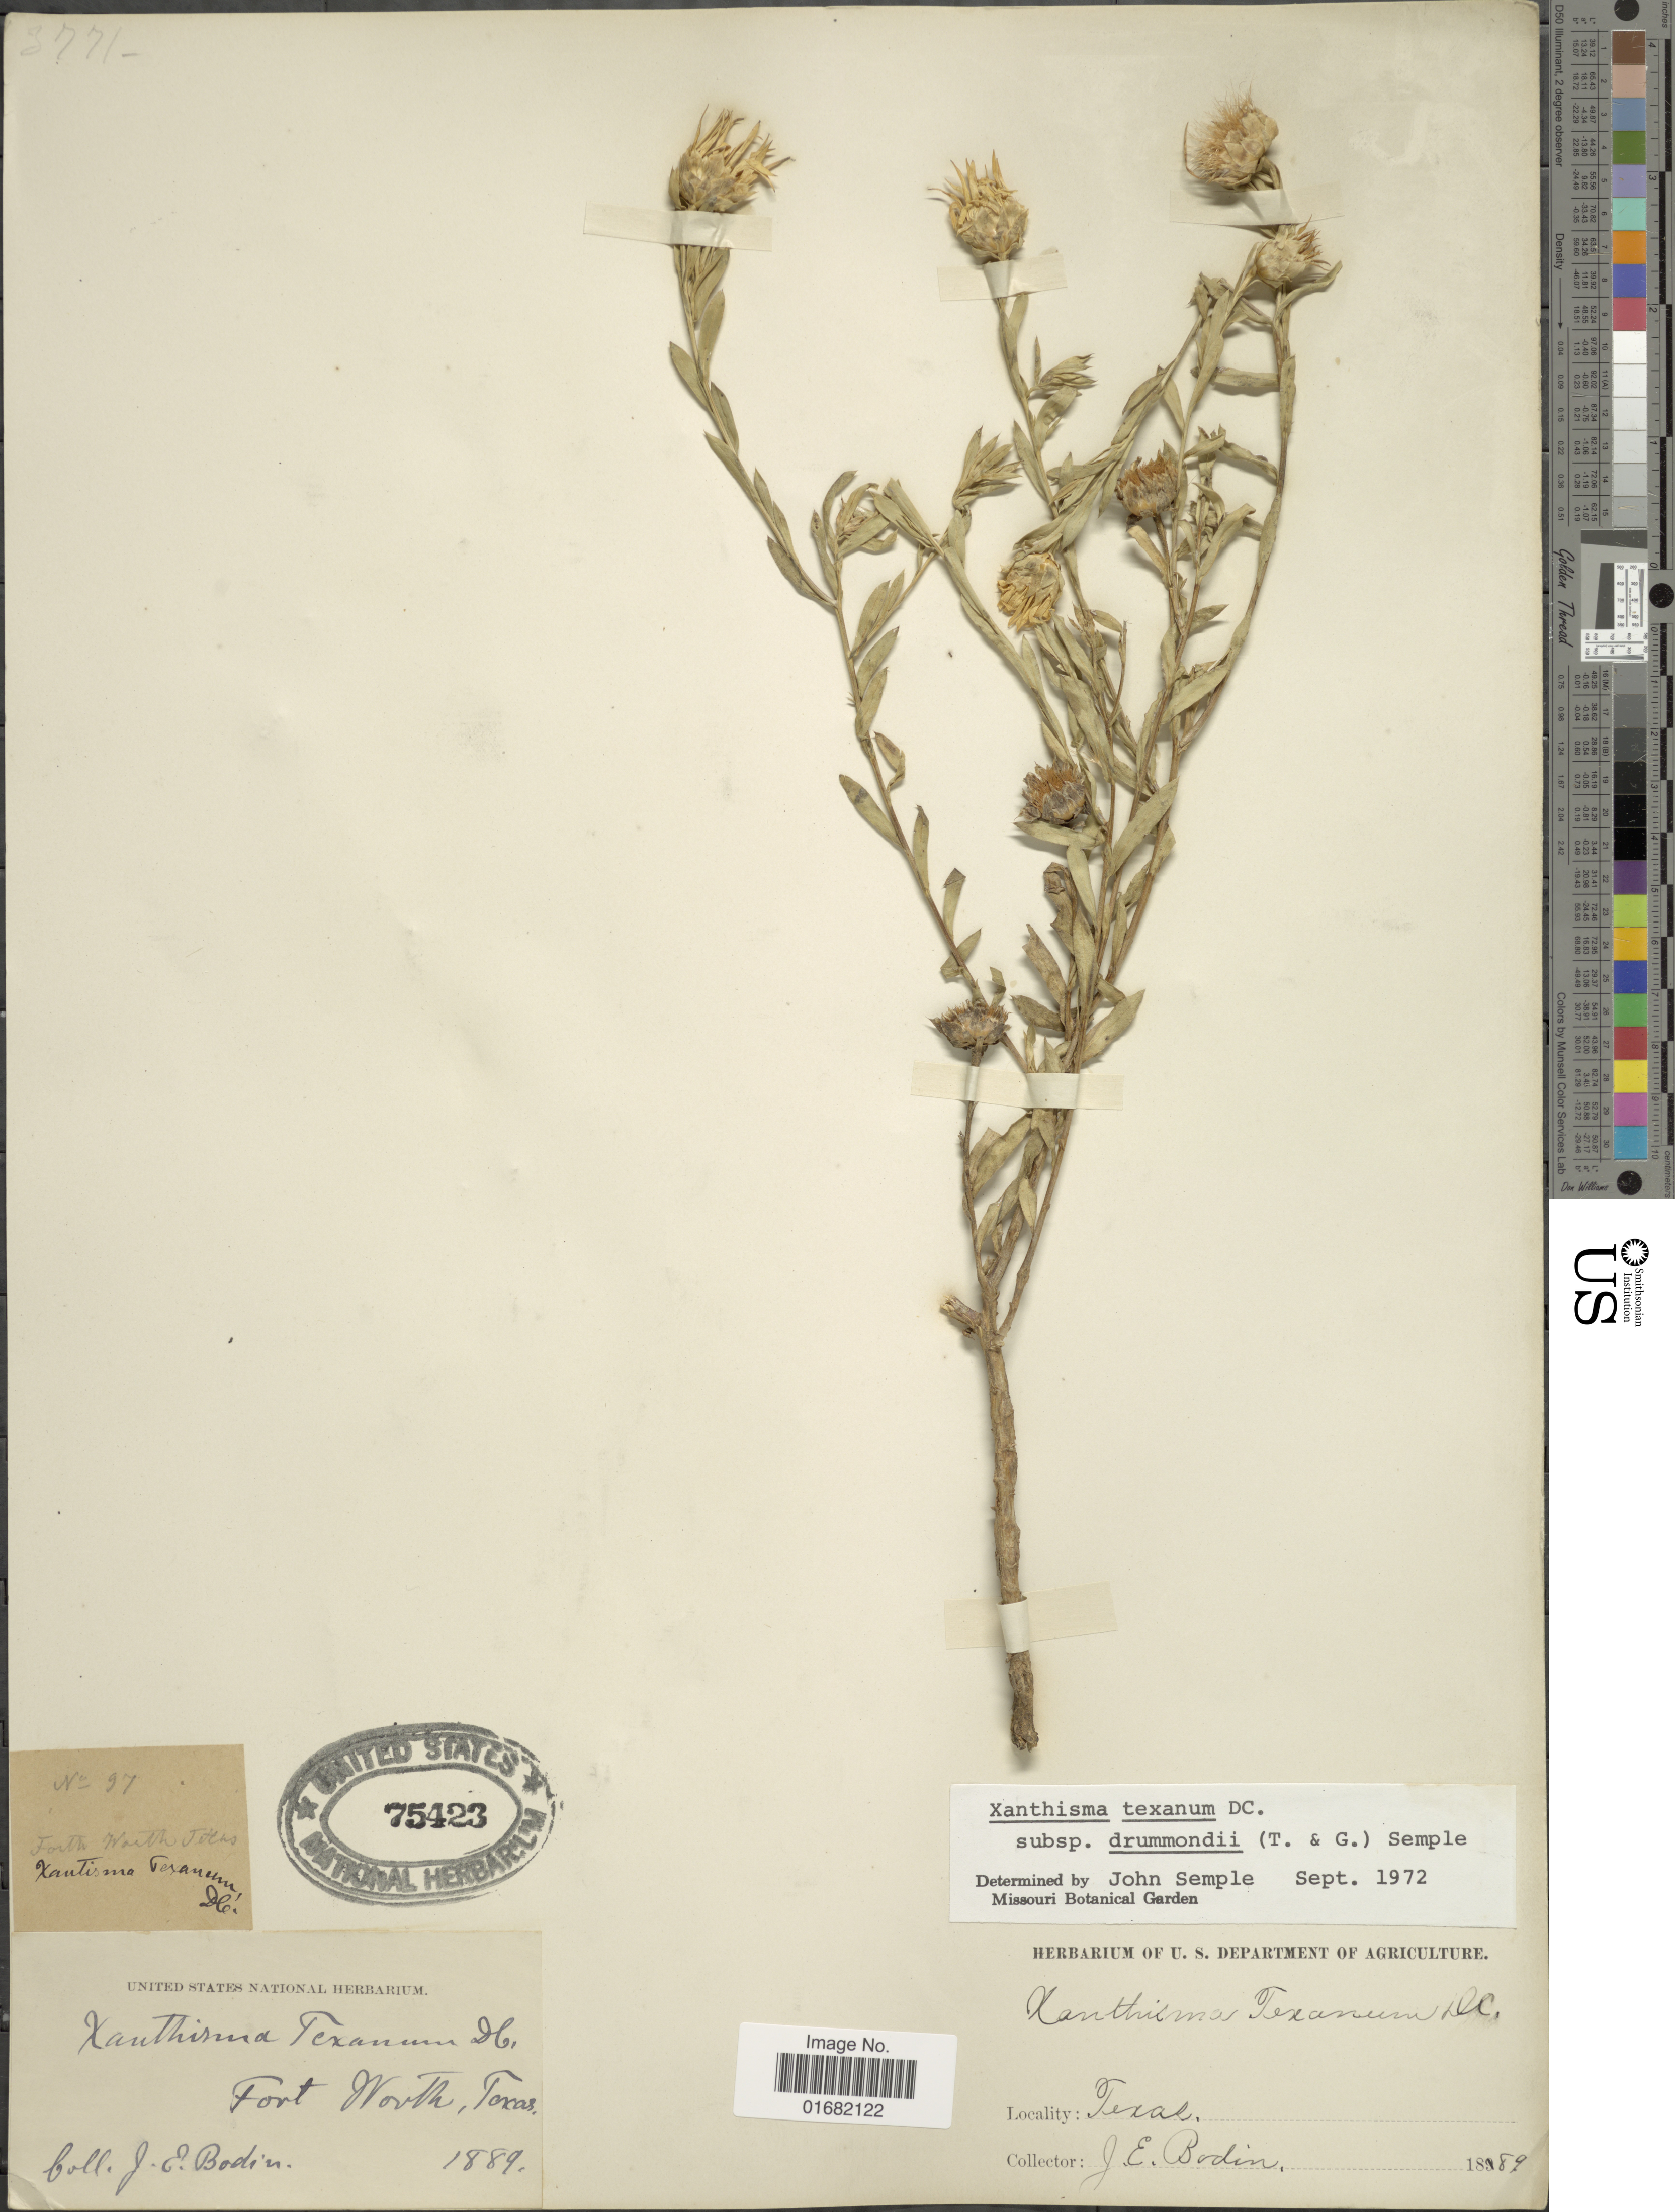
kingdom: Plantae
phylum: Tracheophyta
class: Magnoliopsida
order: Asterales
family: Asteraceae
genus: Xanthisma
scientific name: Xanthisma texanum subsp. drummondii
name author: (Torr. & A. Gray) Semple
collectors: J. E. Bodin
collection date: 1889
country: United States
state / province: Texas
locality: Forth Worth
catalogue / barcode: US 75423